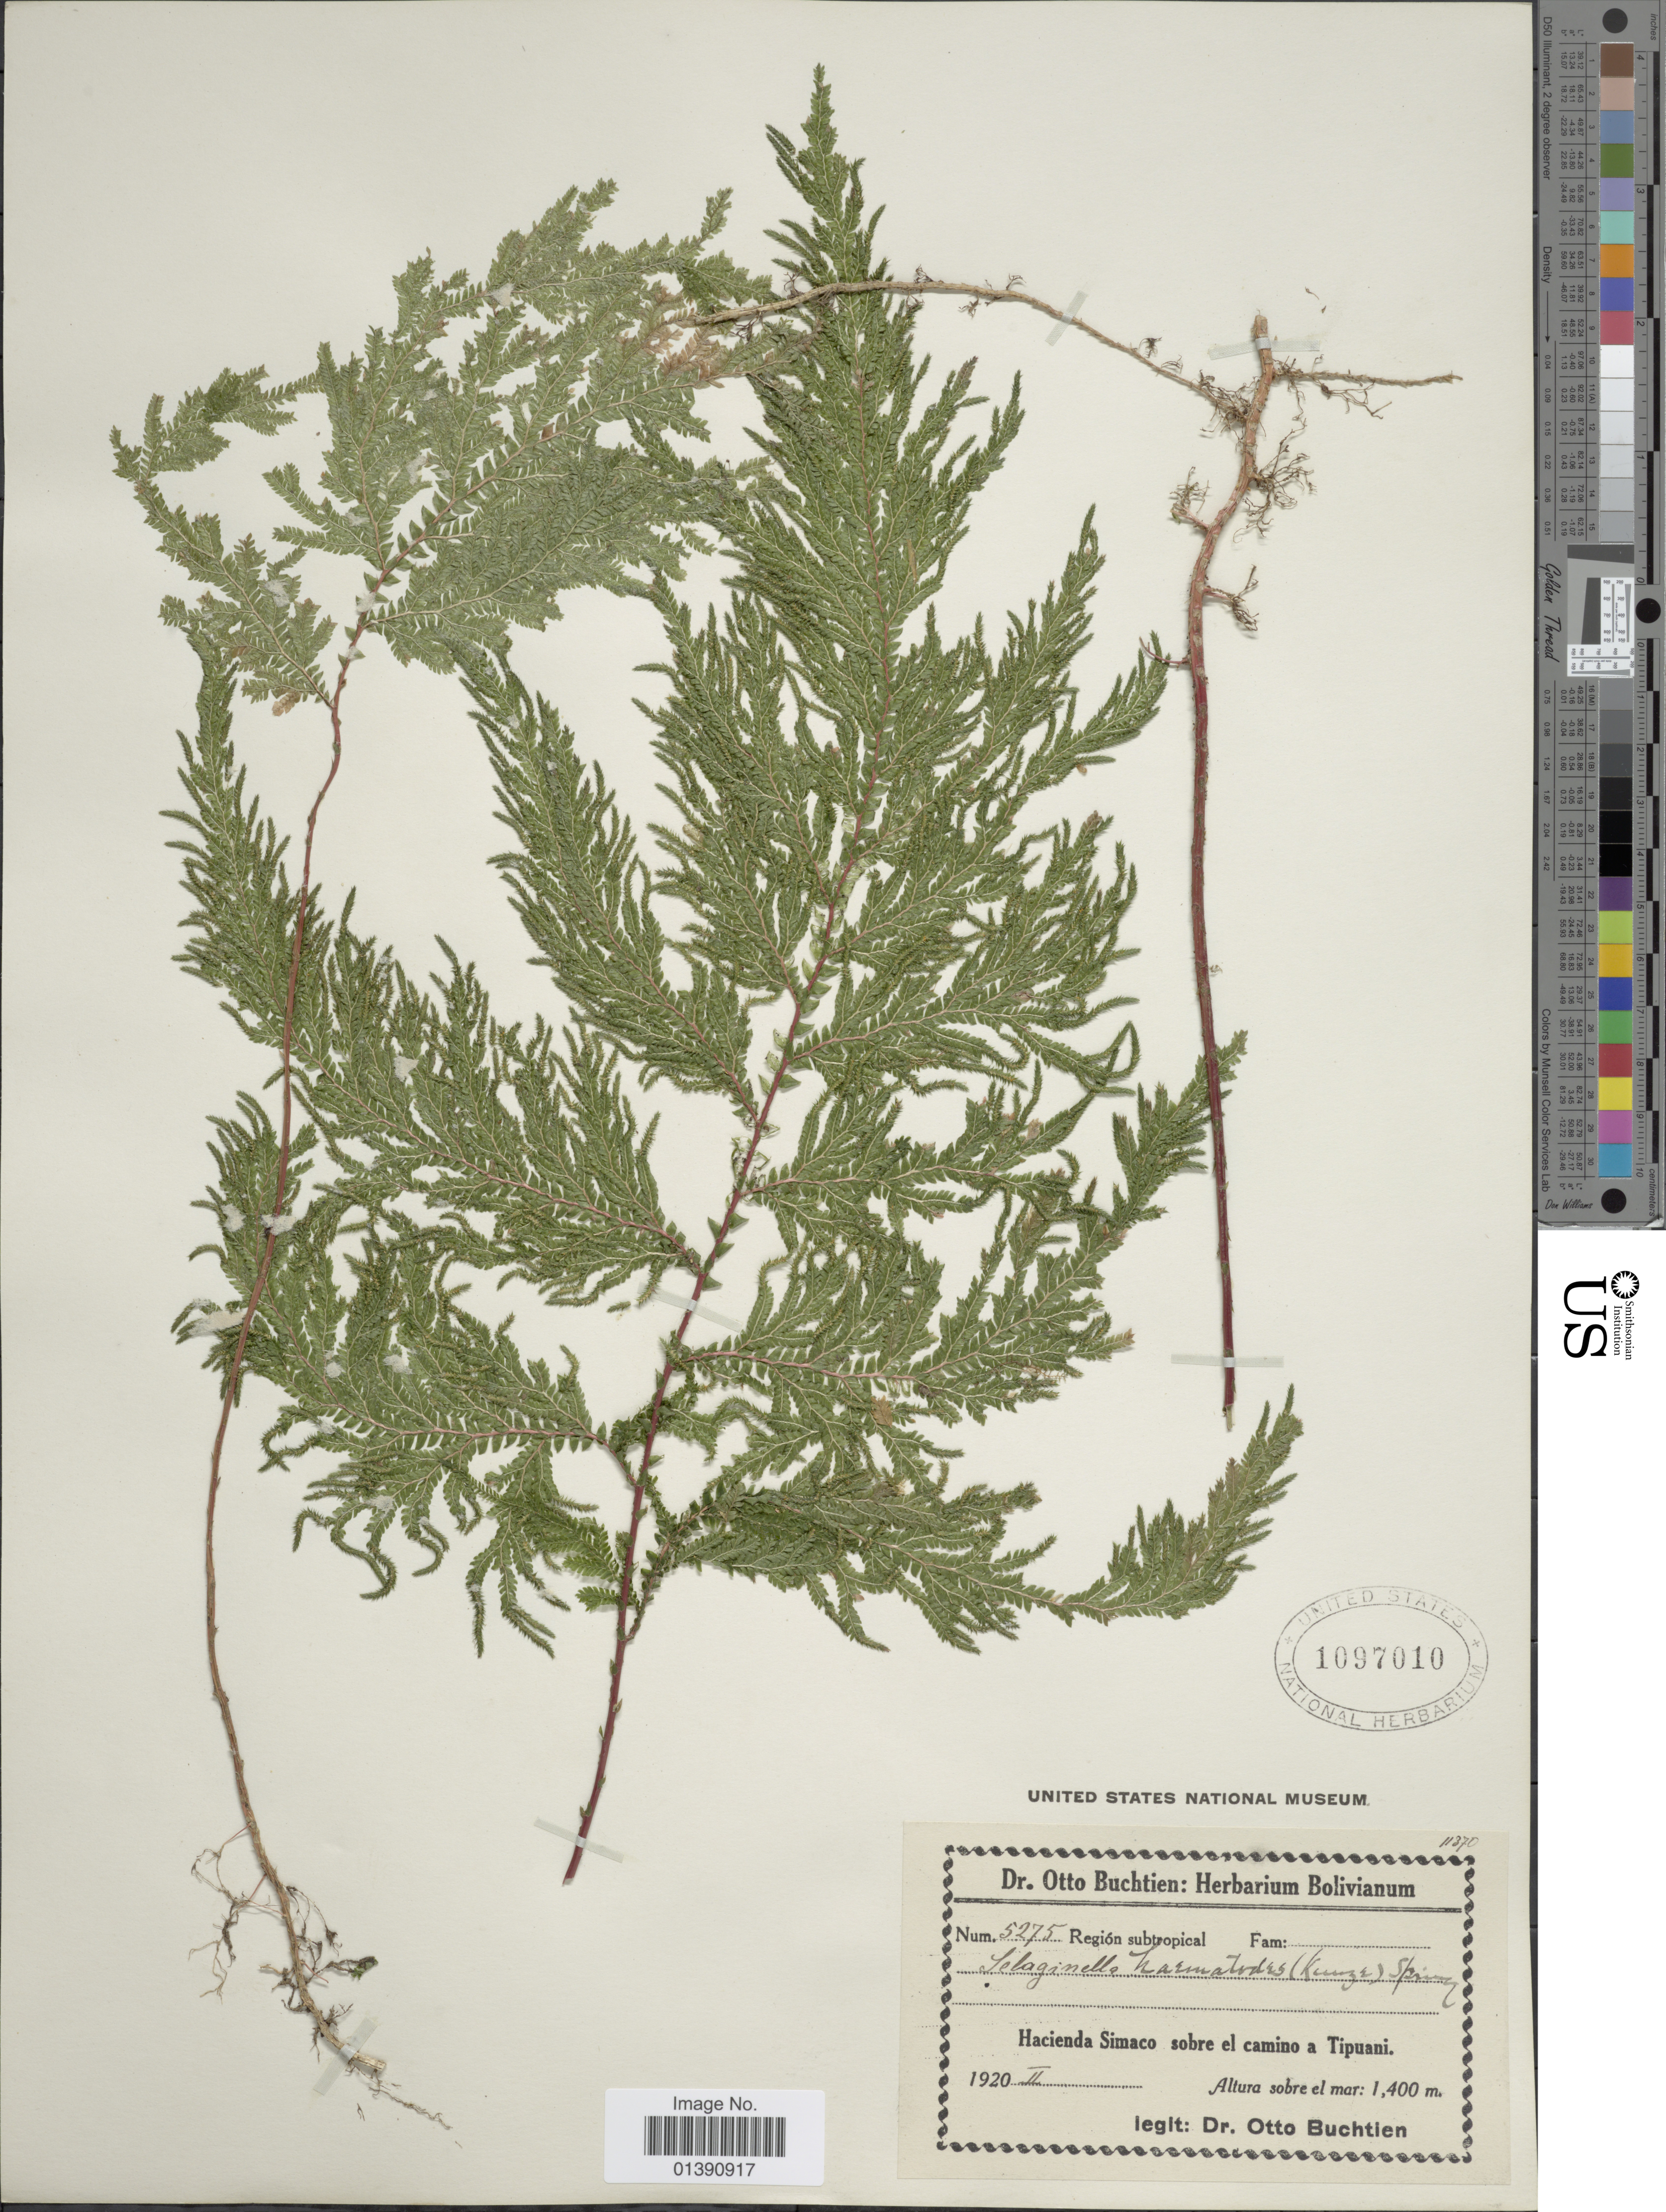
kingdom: Plantae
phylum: Tracheophyta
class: Lycopodiopsida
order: Selaginellales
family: Selaginellaceae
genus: Selaginella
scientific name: Selaginella haematodes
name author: (Kunze) Spring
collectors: O. Buchtien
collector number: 5275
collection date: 1920-02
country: Bolivia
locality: Hacienda Simaco sobre el camino a Tipuani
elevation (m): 1400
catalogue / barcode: US 1097010